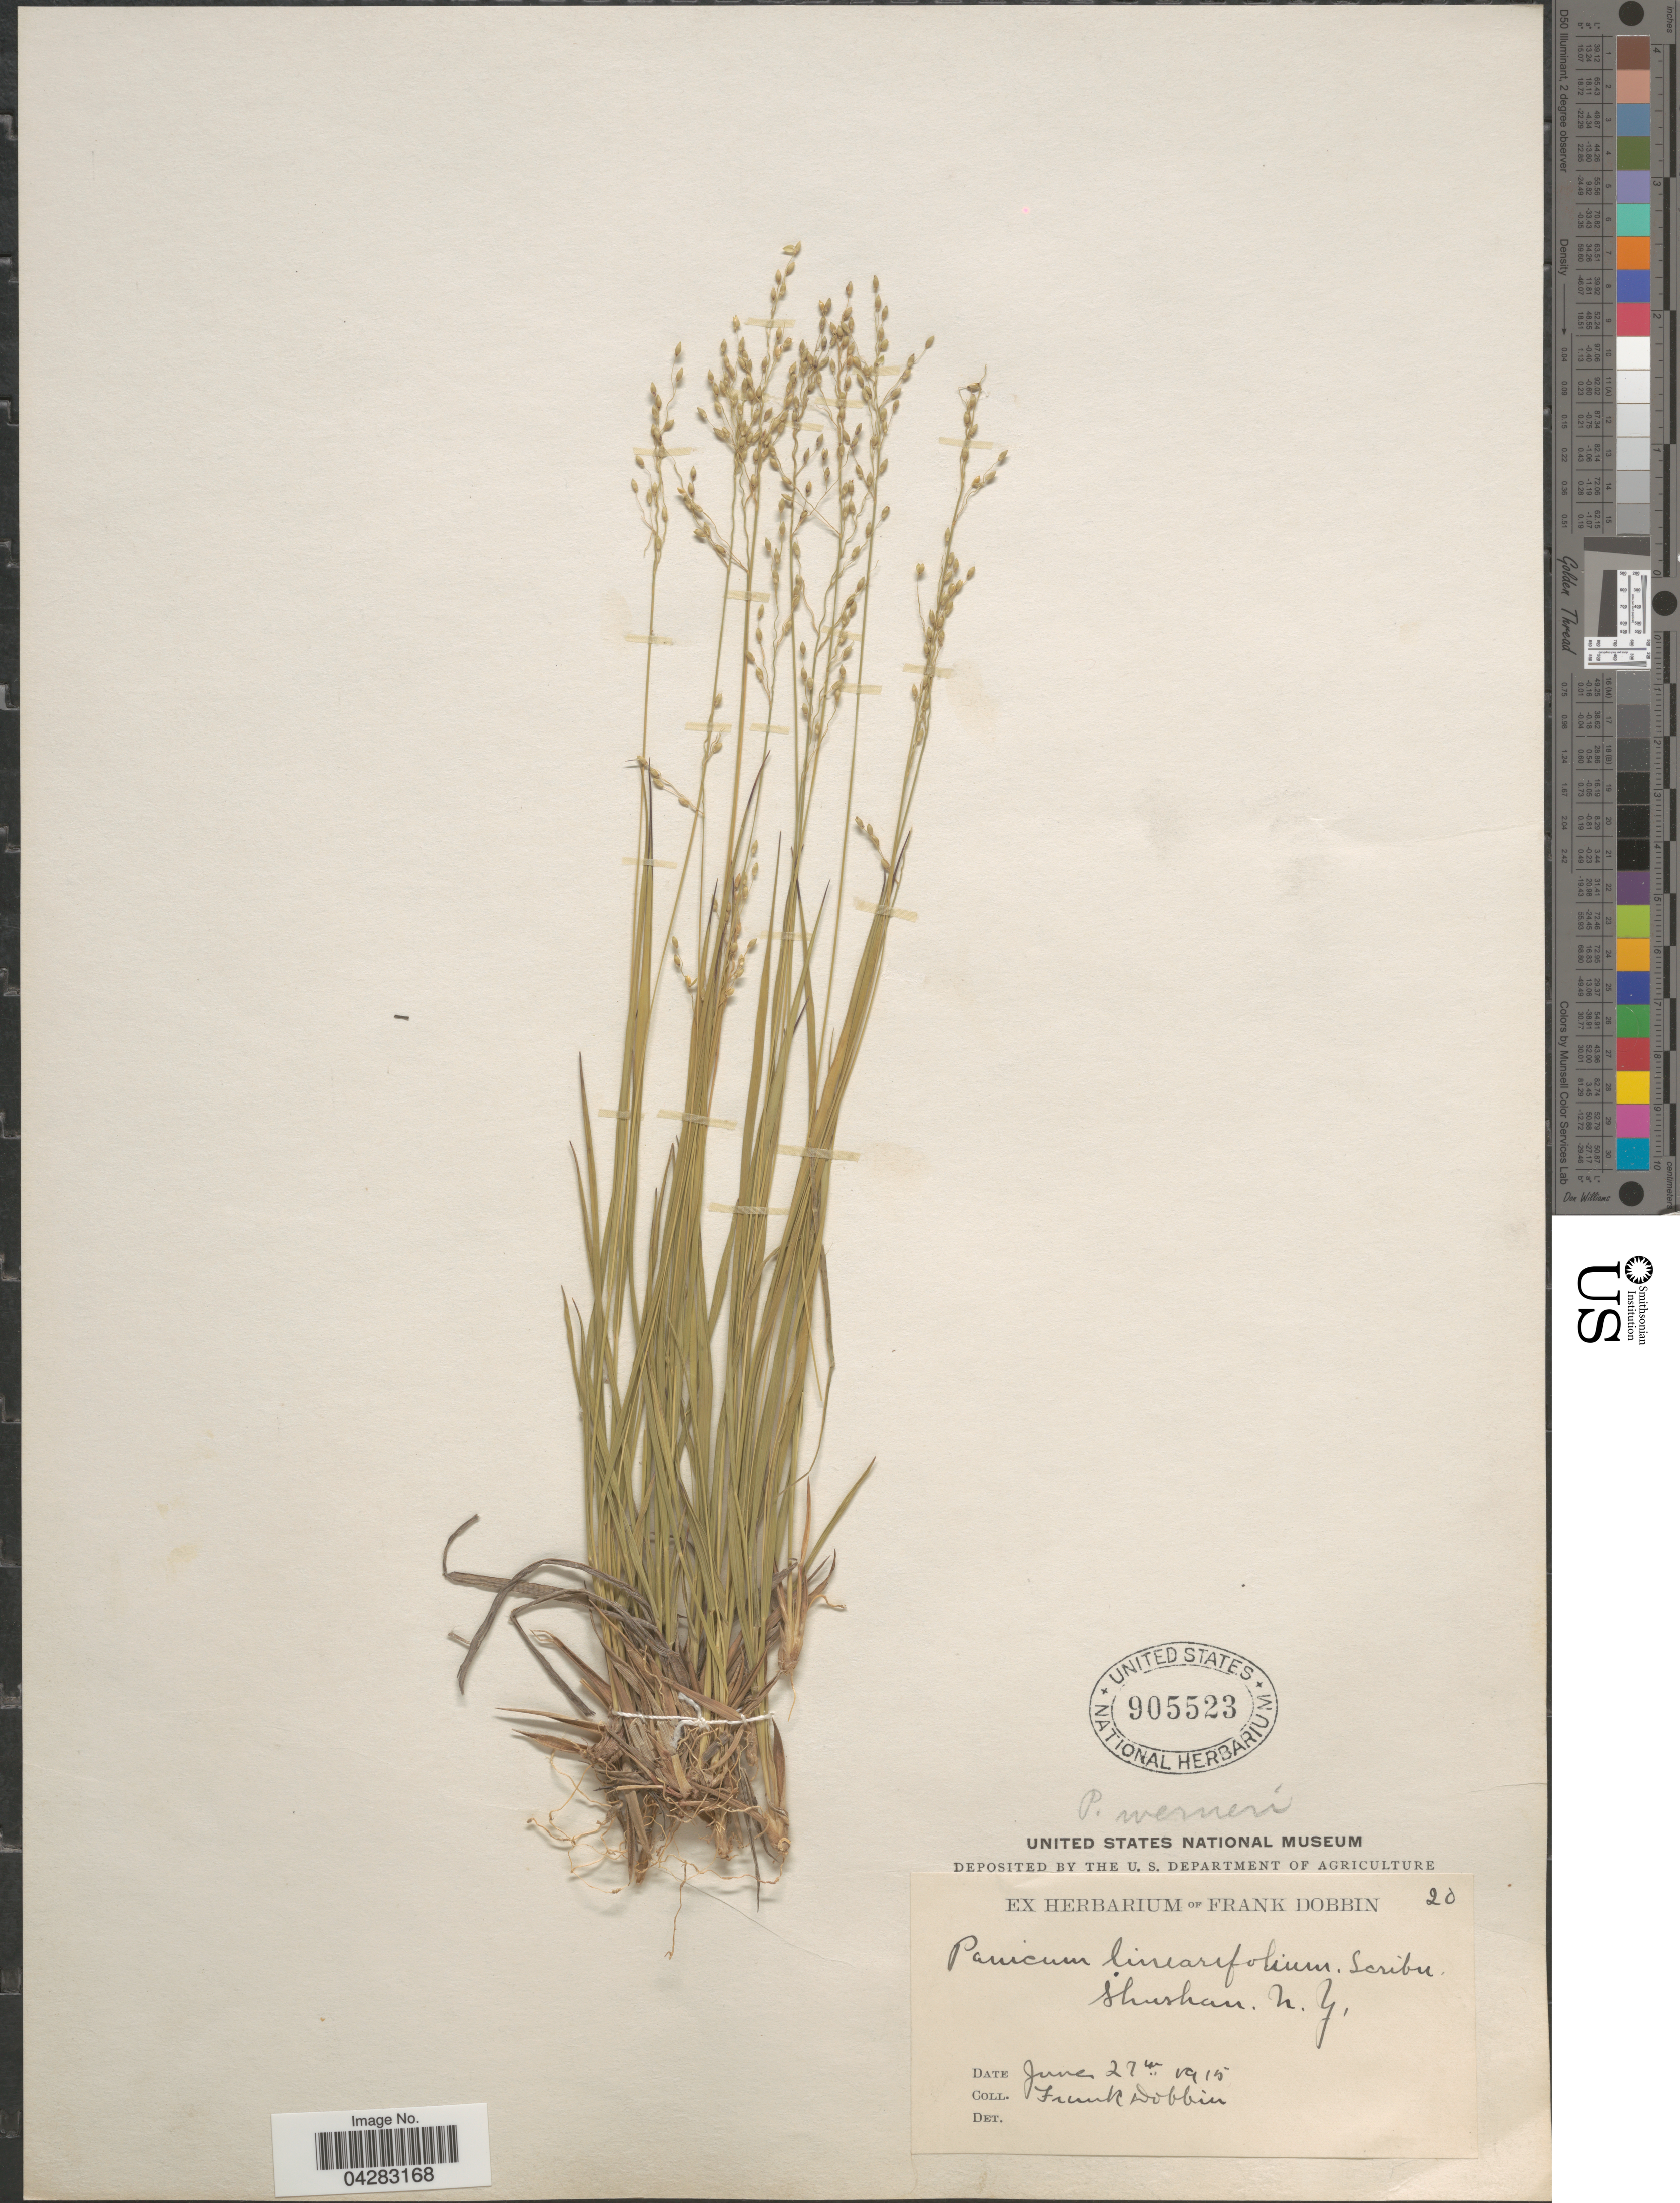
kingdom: Plantae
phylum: Tracheophyta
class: Liliopsida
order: Poales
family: Poaceae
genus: Dichanthelium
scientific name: Dichanthelium linearifolium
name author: (Scribn.) Gould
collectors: F. Dobbin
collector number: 20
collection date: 1915-06-27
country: United States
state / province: New York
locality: Shushan.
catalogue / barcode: US 905523